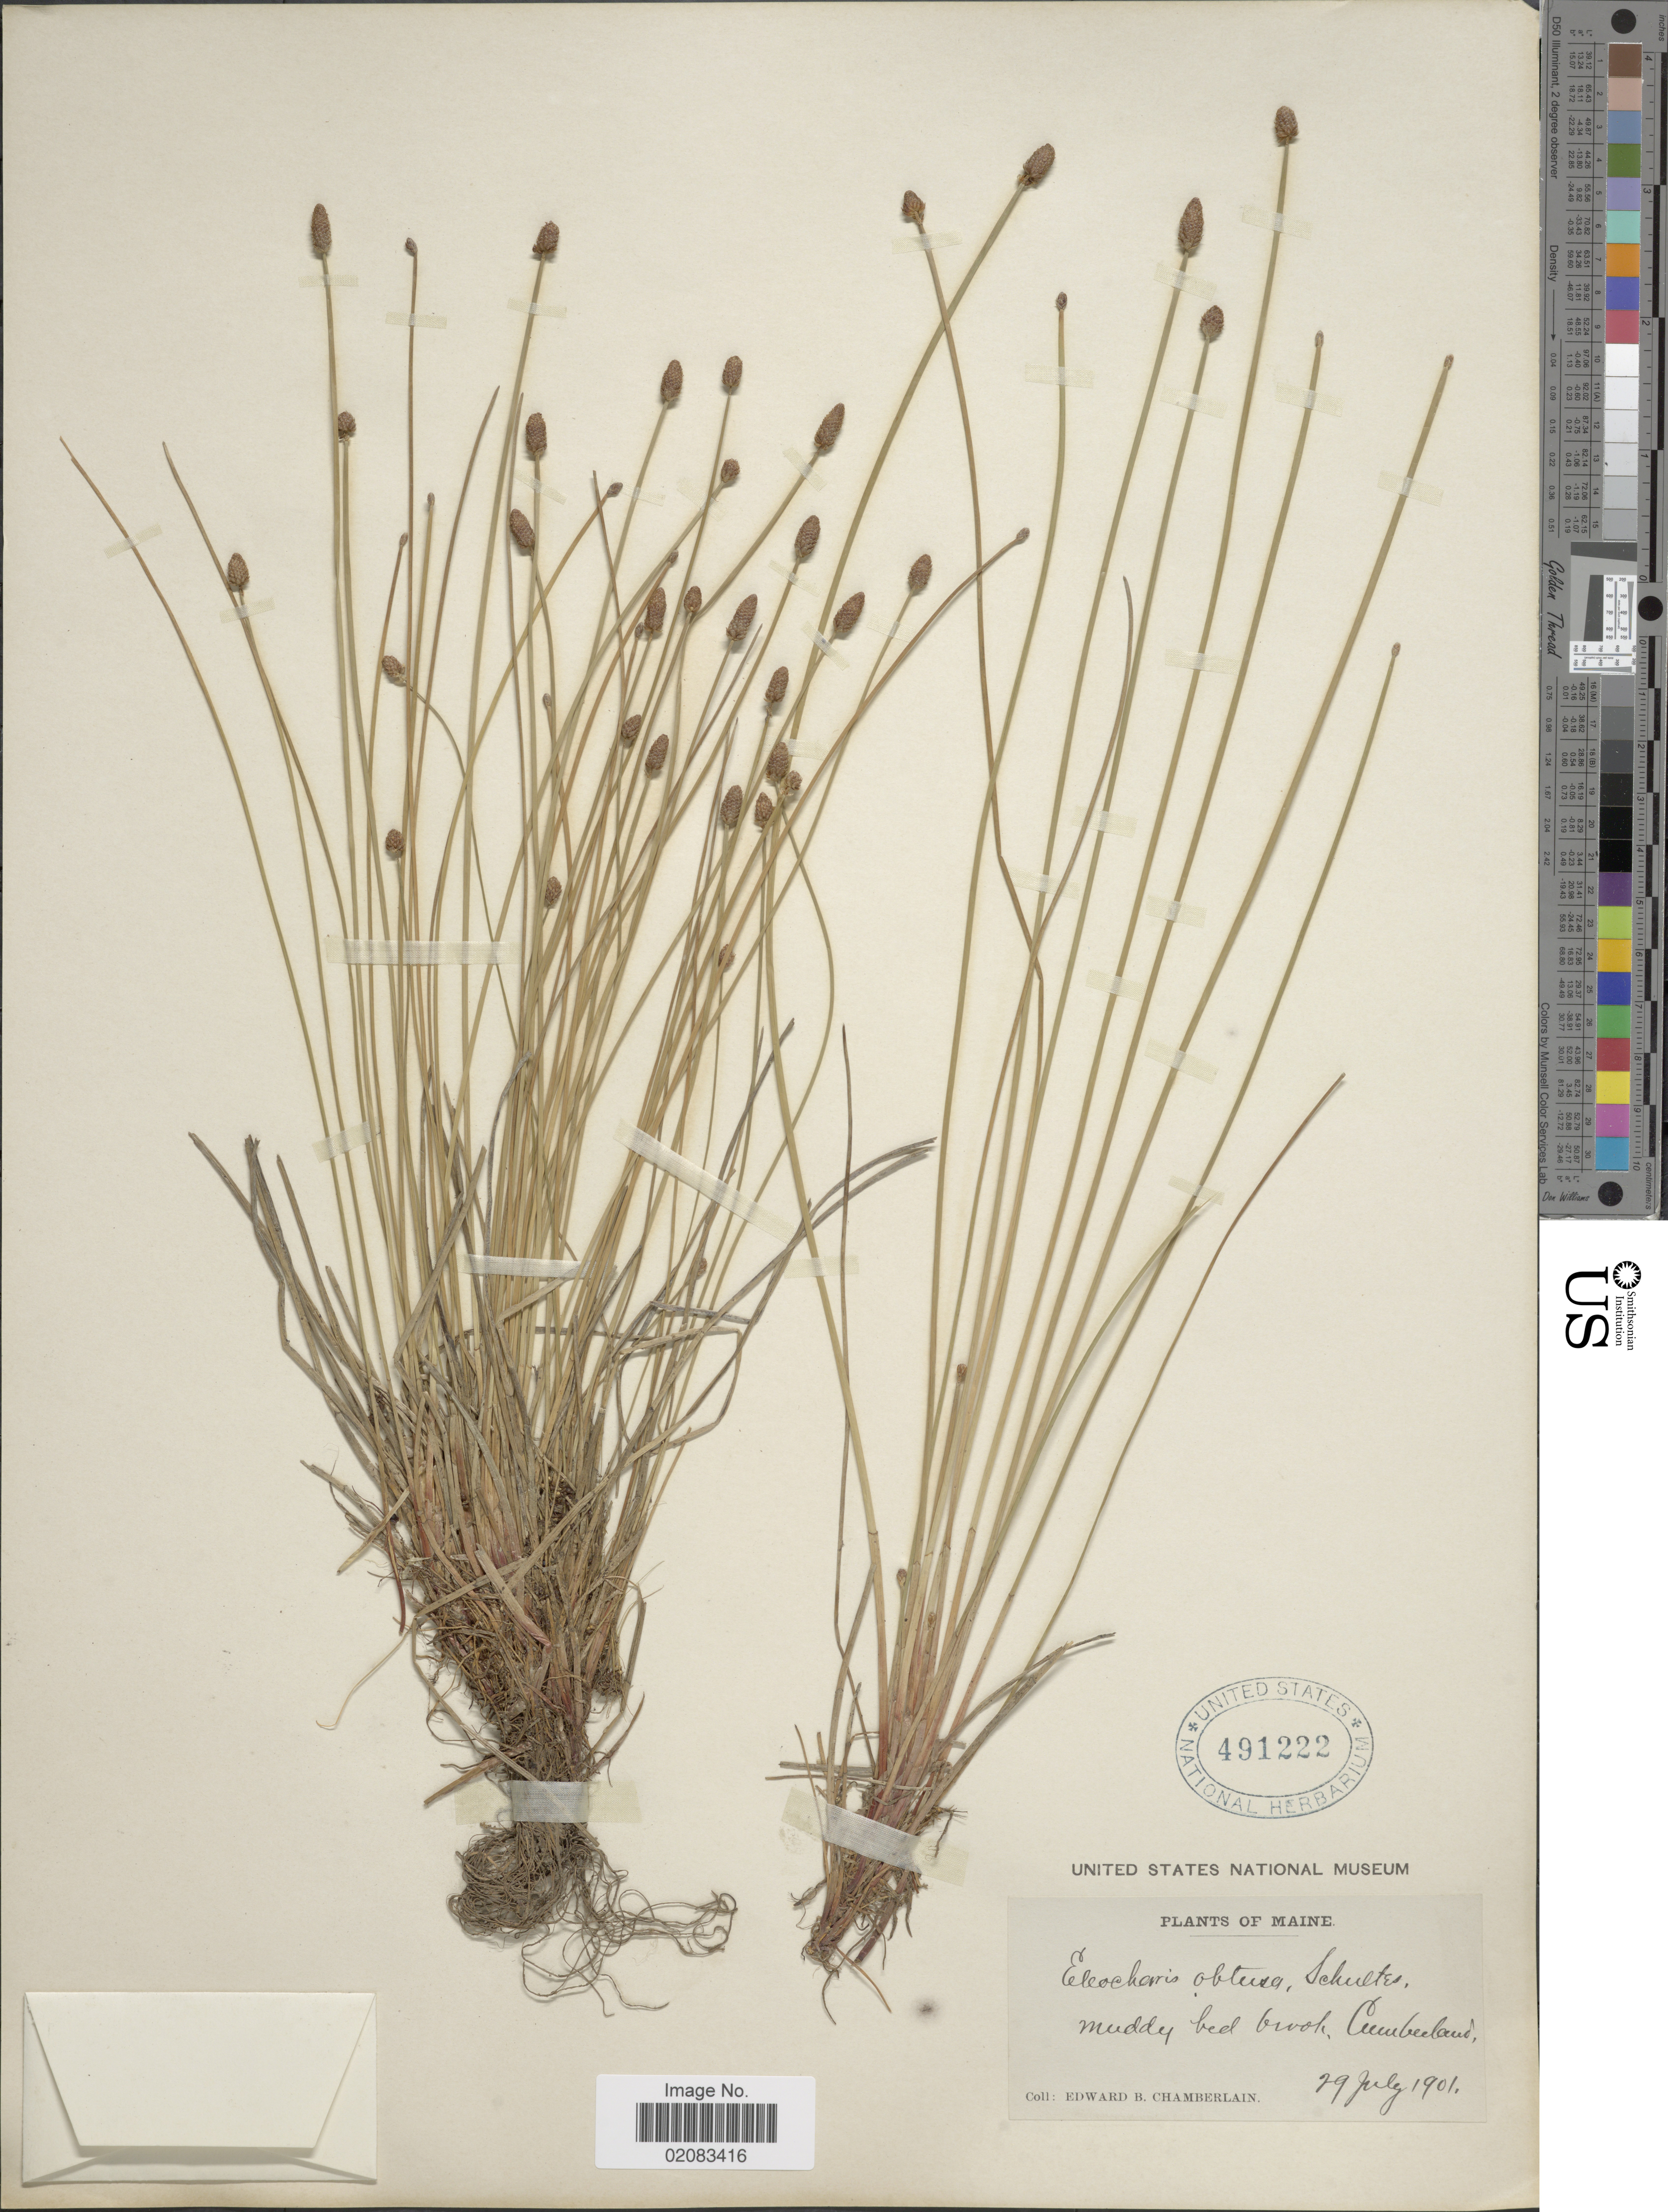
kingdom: Plantae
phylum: Tracheophyta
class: Liliopsida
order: Poales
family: Cyperaceae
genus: Eleocharis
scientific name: Eleocharis obtusa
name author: (Willd.) Schult.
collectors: E. Chamberlain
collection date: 1901-07-29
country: United States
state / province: Maine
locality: Muddy bed brook, Cumberland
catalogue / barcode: US 491222